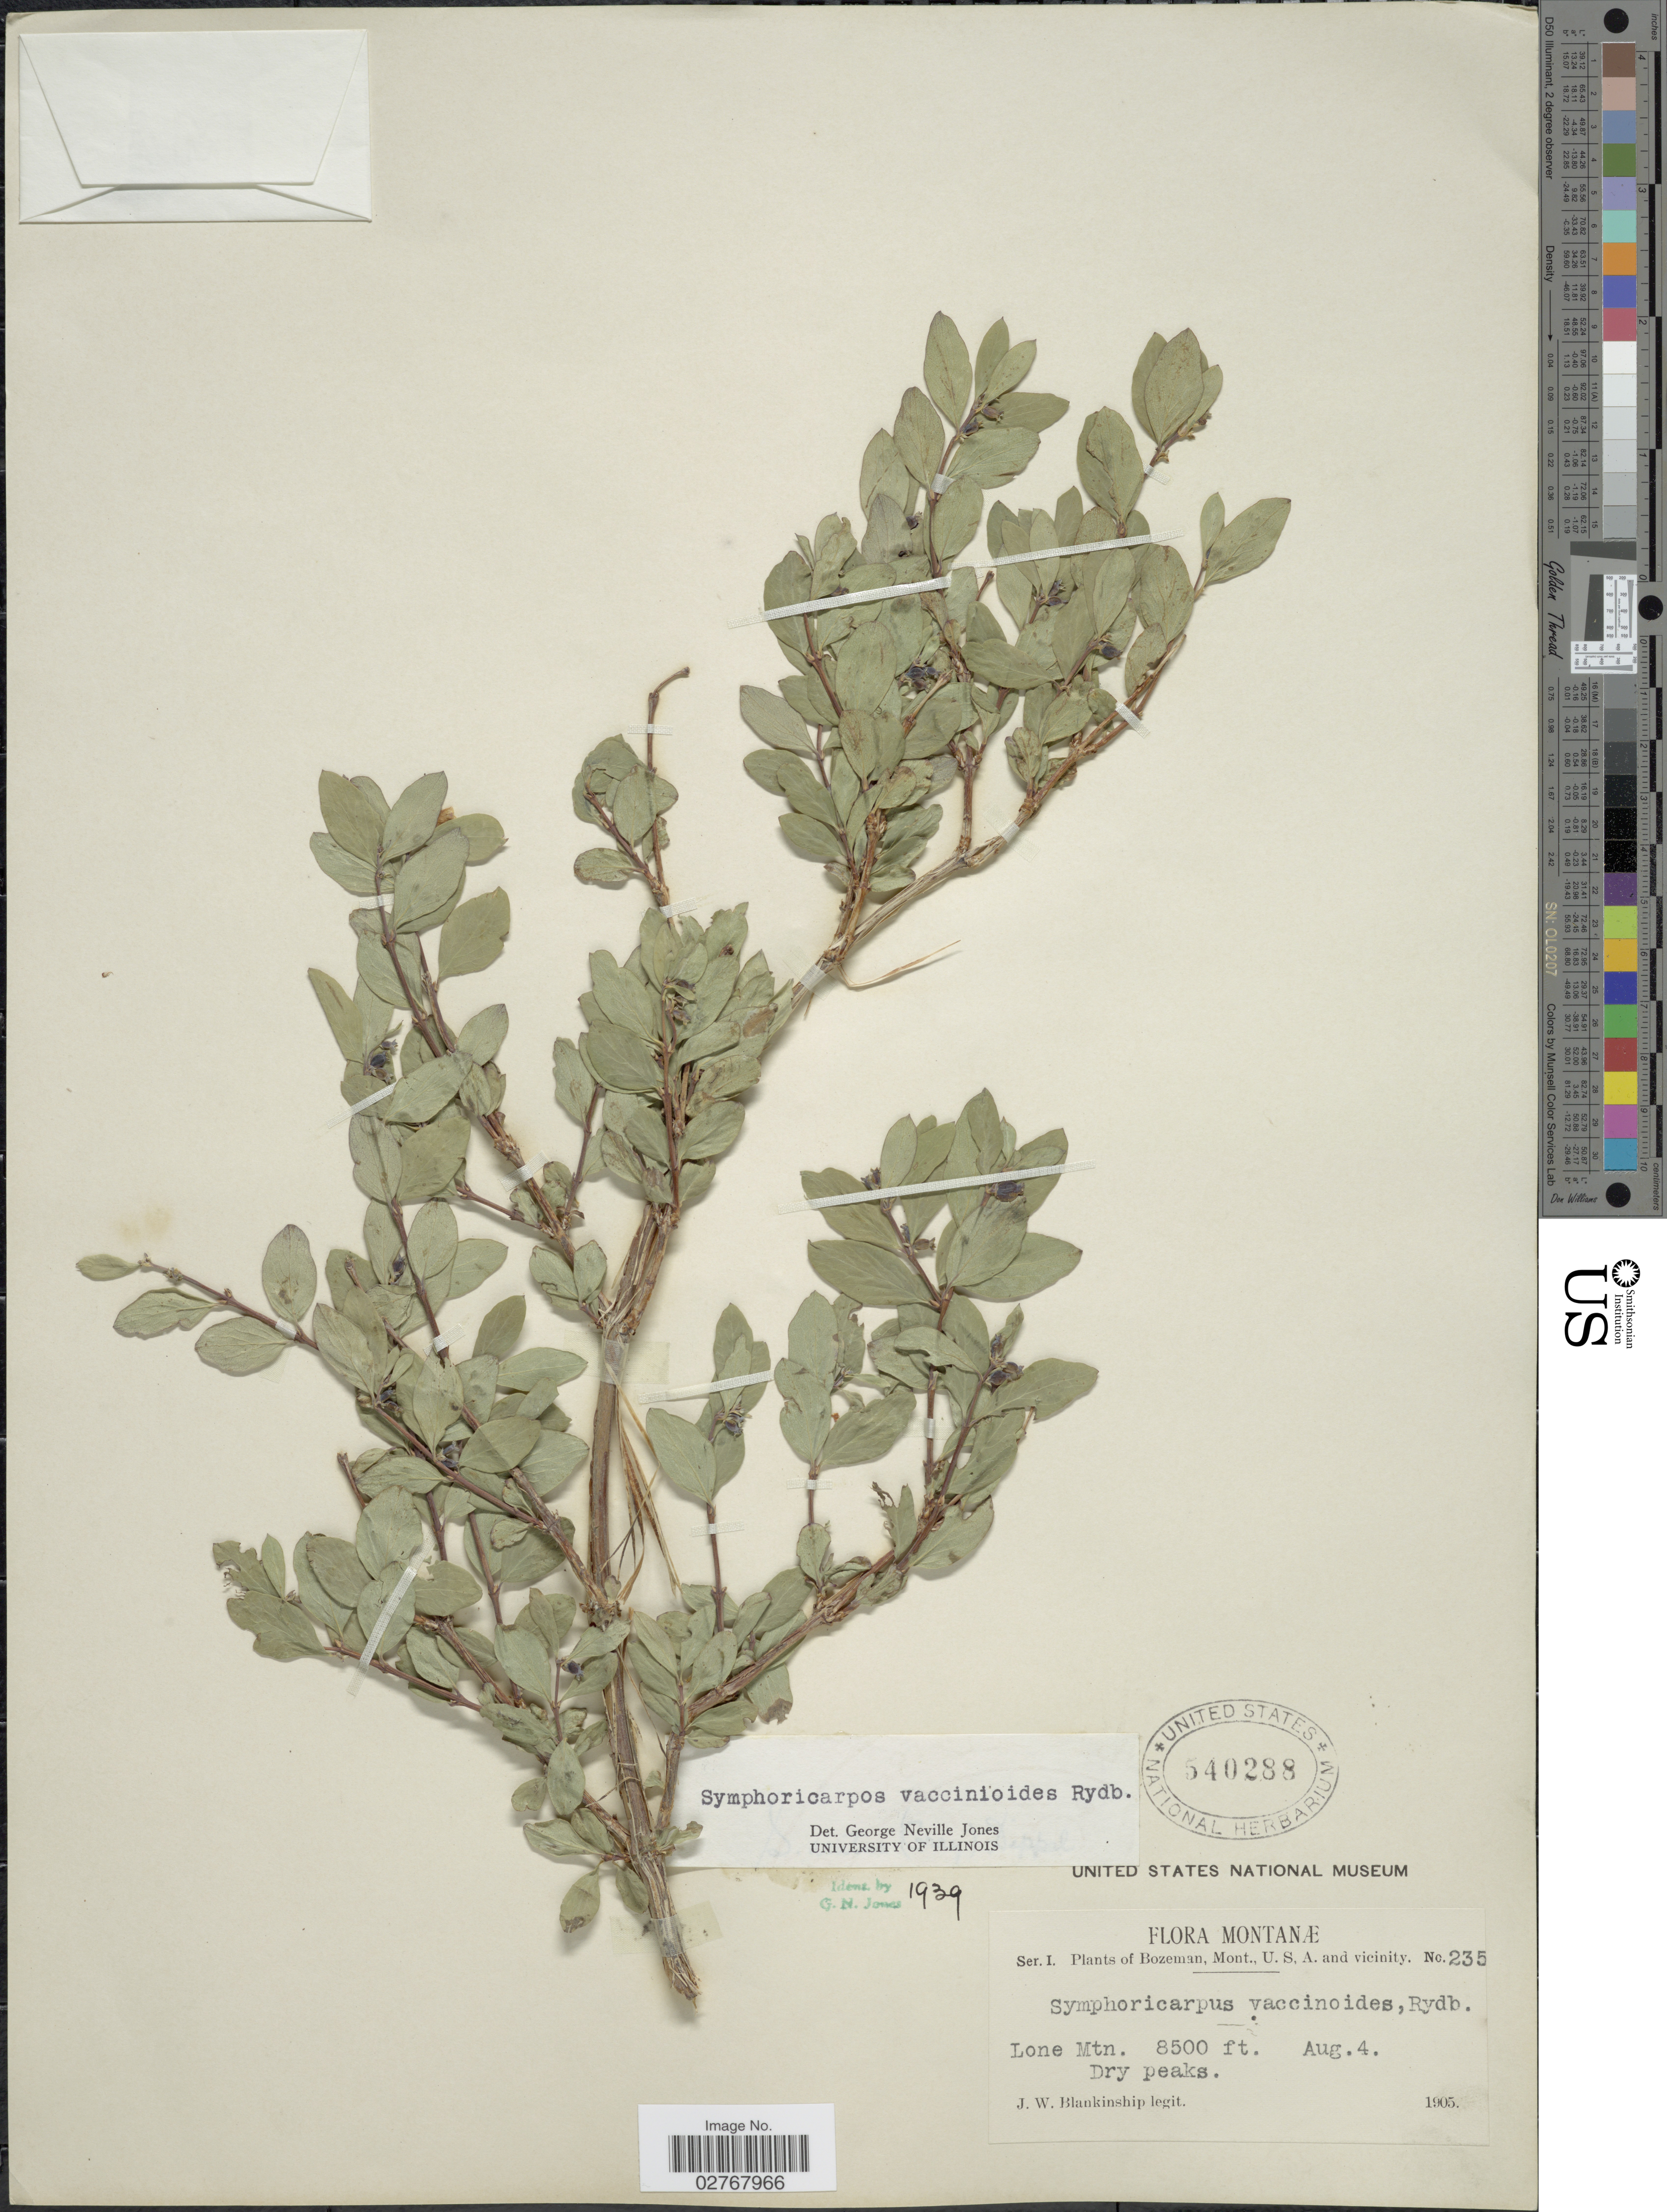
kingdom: Plantae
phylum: Tracheophyta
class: Magnoliopsida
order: Dipsacales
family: Caprifoliaceae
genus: Symphoricarpos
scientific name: Symphoricarpos vaccinioides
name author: Rydb.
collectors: J. W. Blankinship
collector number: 235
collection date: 1905-08-04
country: United States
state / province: Montana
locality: Montanæ, Bozeman, Mont., U.S.A. and vicinity, Lone Mtn.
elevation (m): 2591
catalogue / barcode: US 450288